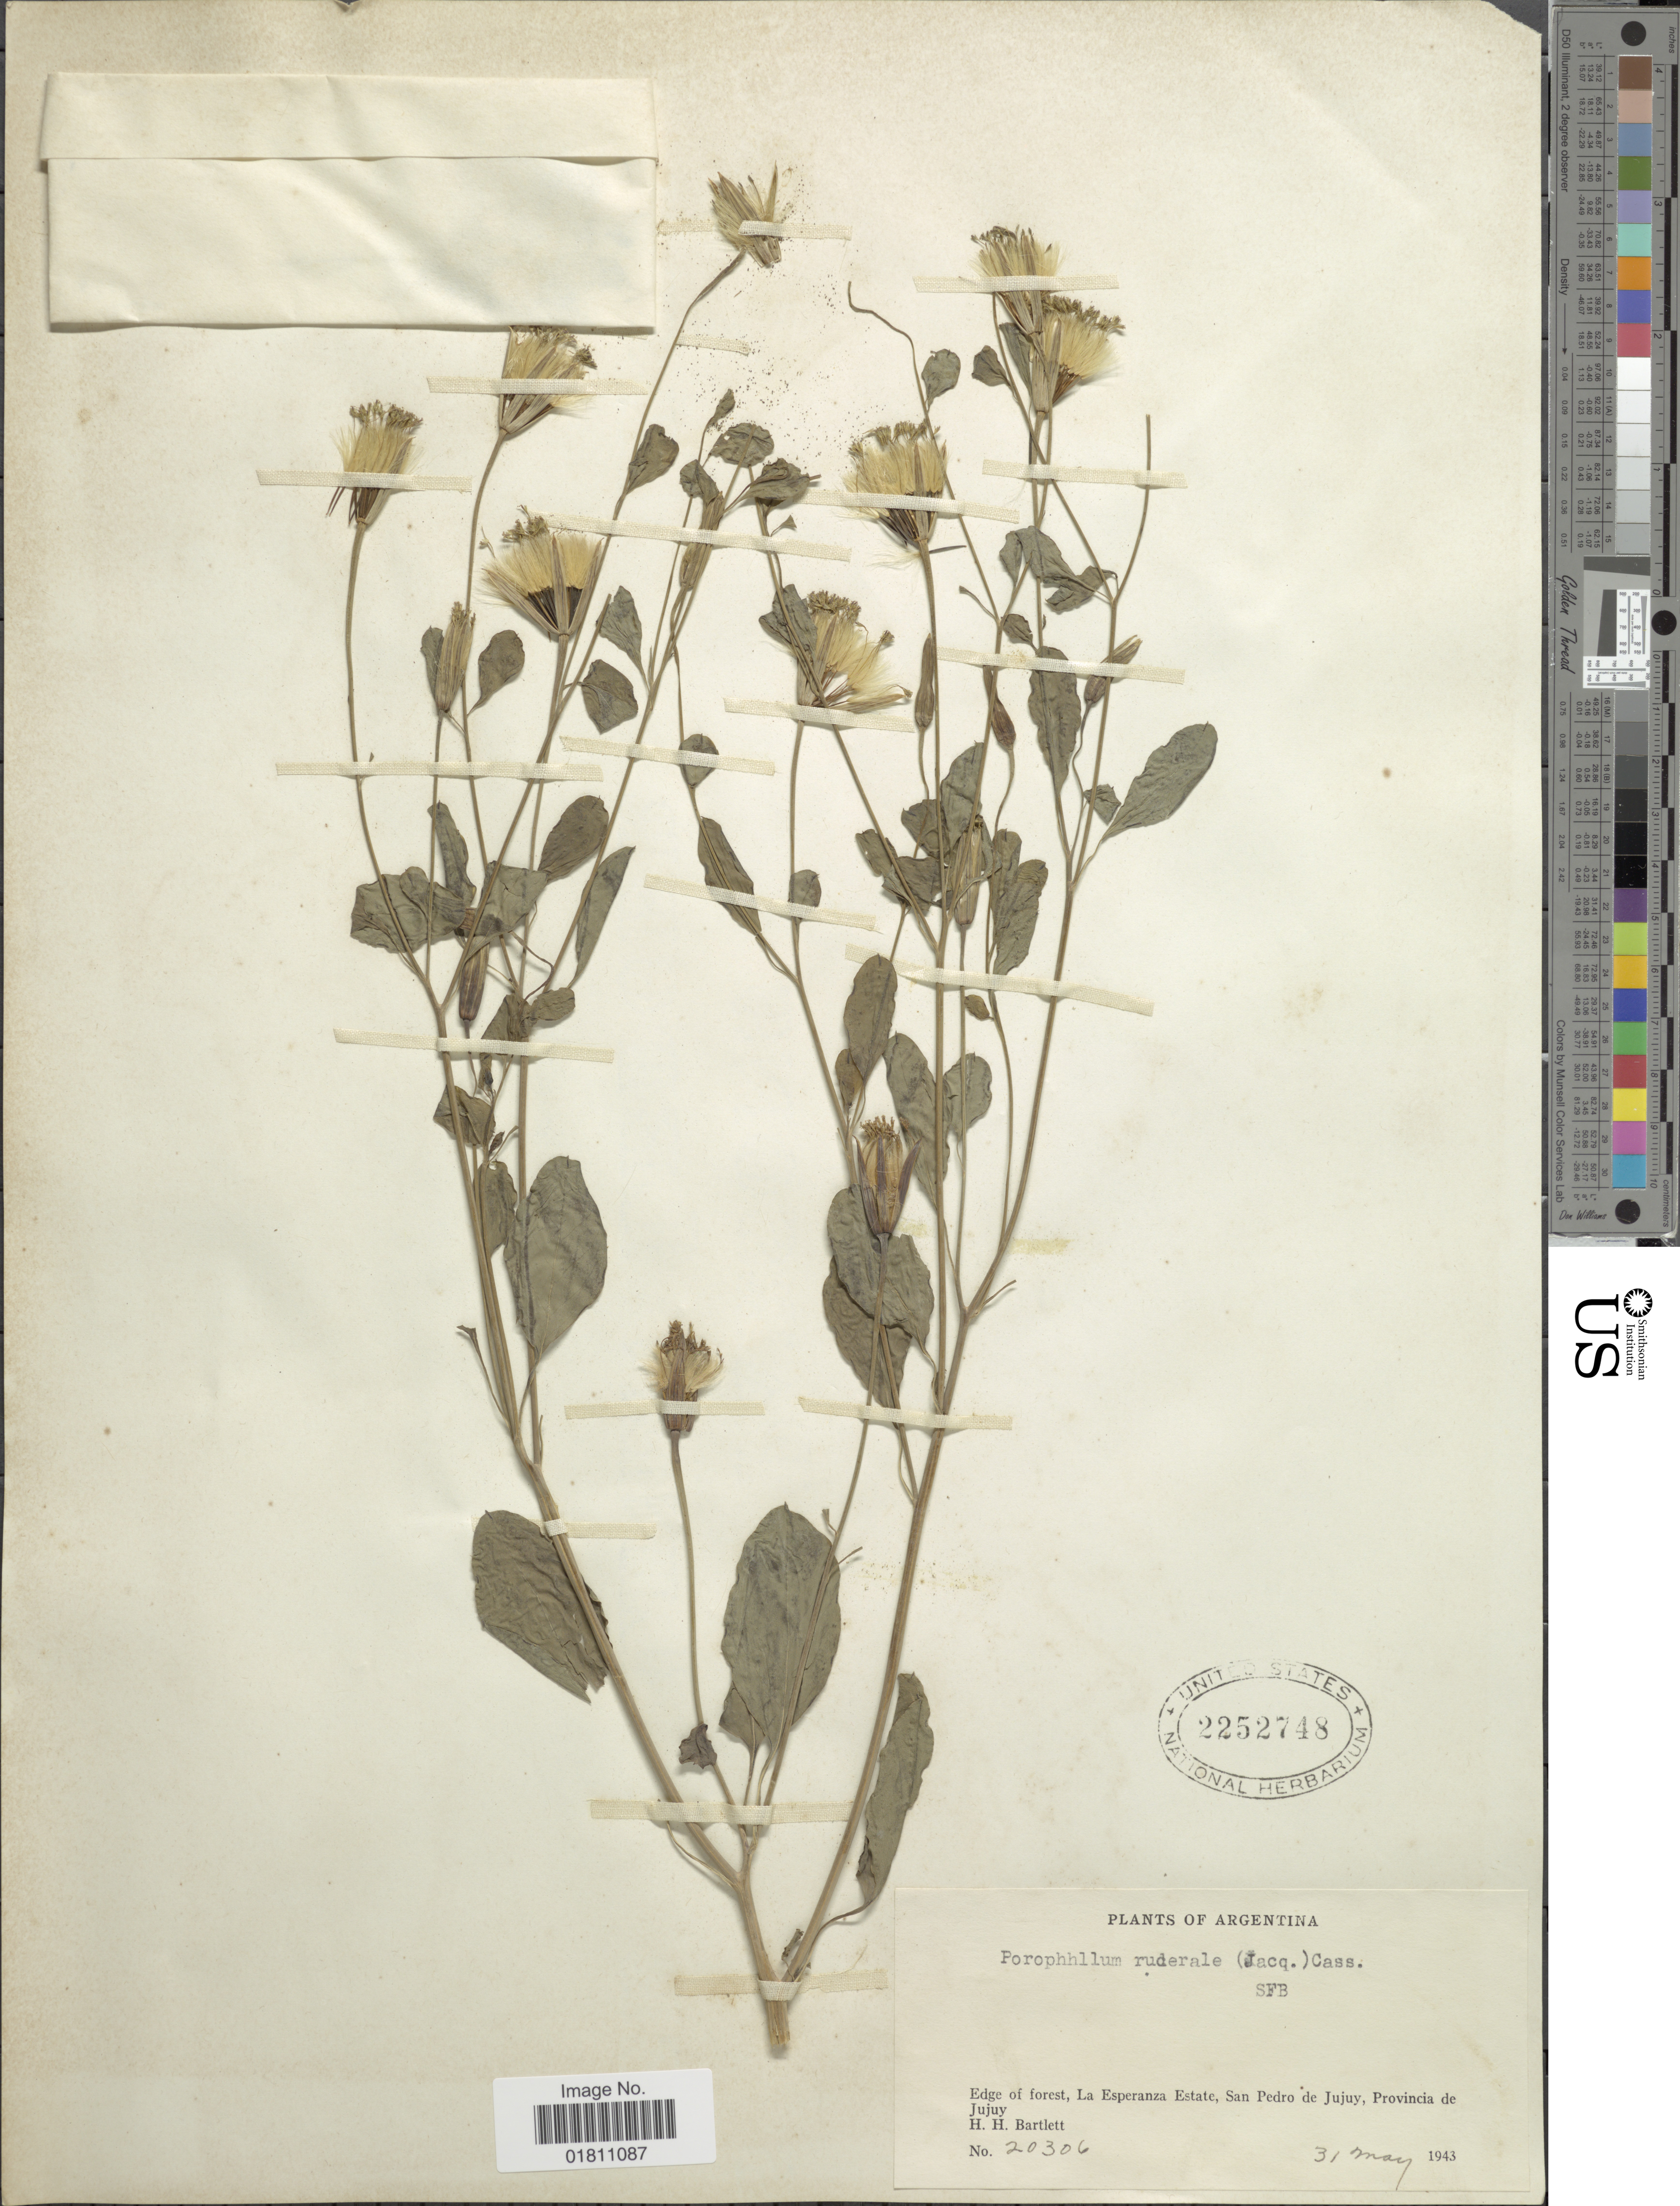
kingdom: Plantae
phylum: Tracheophyta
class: Magnoliopsida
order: Asterales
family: Asteraceae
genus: Porophyllum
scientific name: Porophyllum ruderale subsp. macrocephalum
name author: (DC.) R.R. Johnson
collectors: H. H. Bartlett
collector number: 20306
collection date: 1943-05-31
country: Argentina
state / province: Jujuy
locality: Edge of forest, La Esperanza Estate, San Pedro de Jujuy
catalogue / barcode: US 2252748